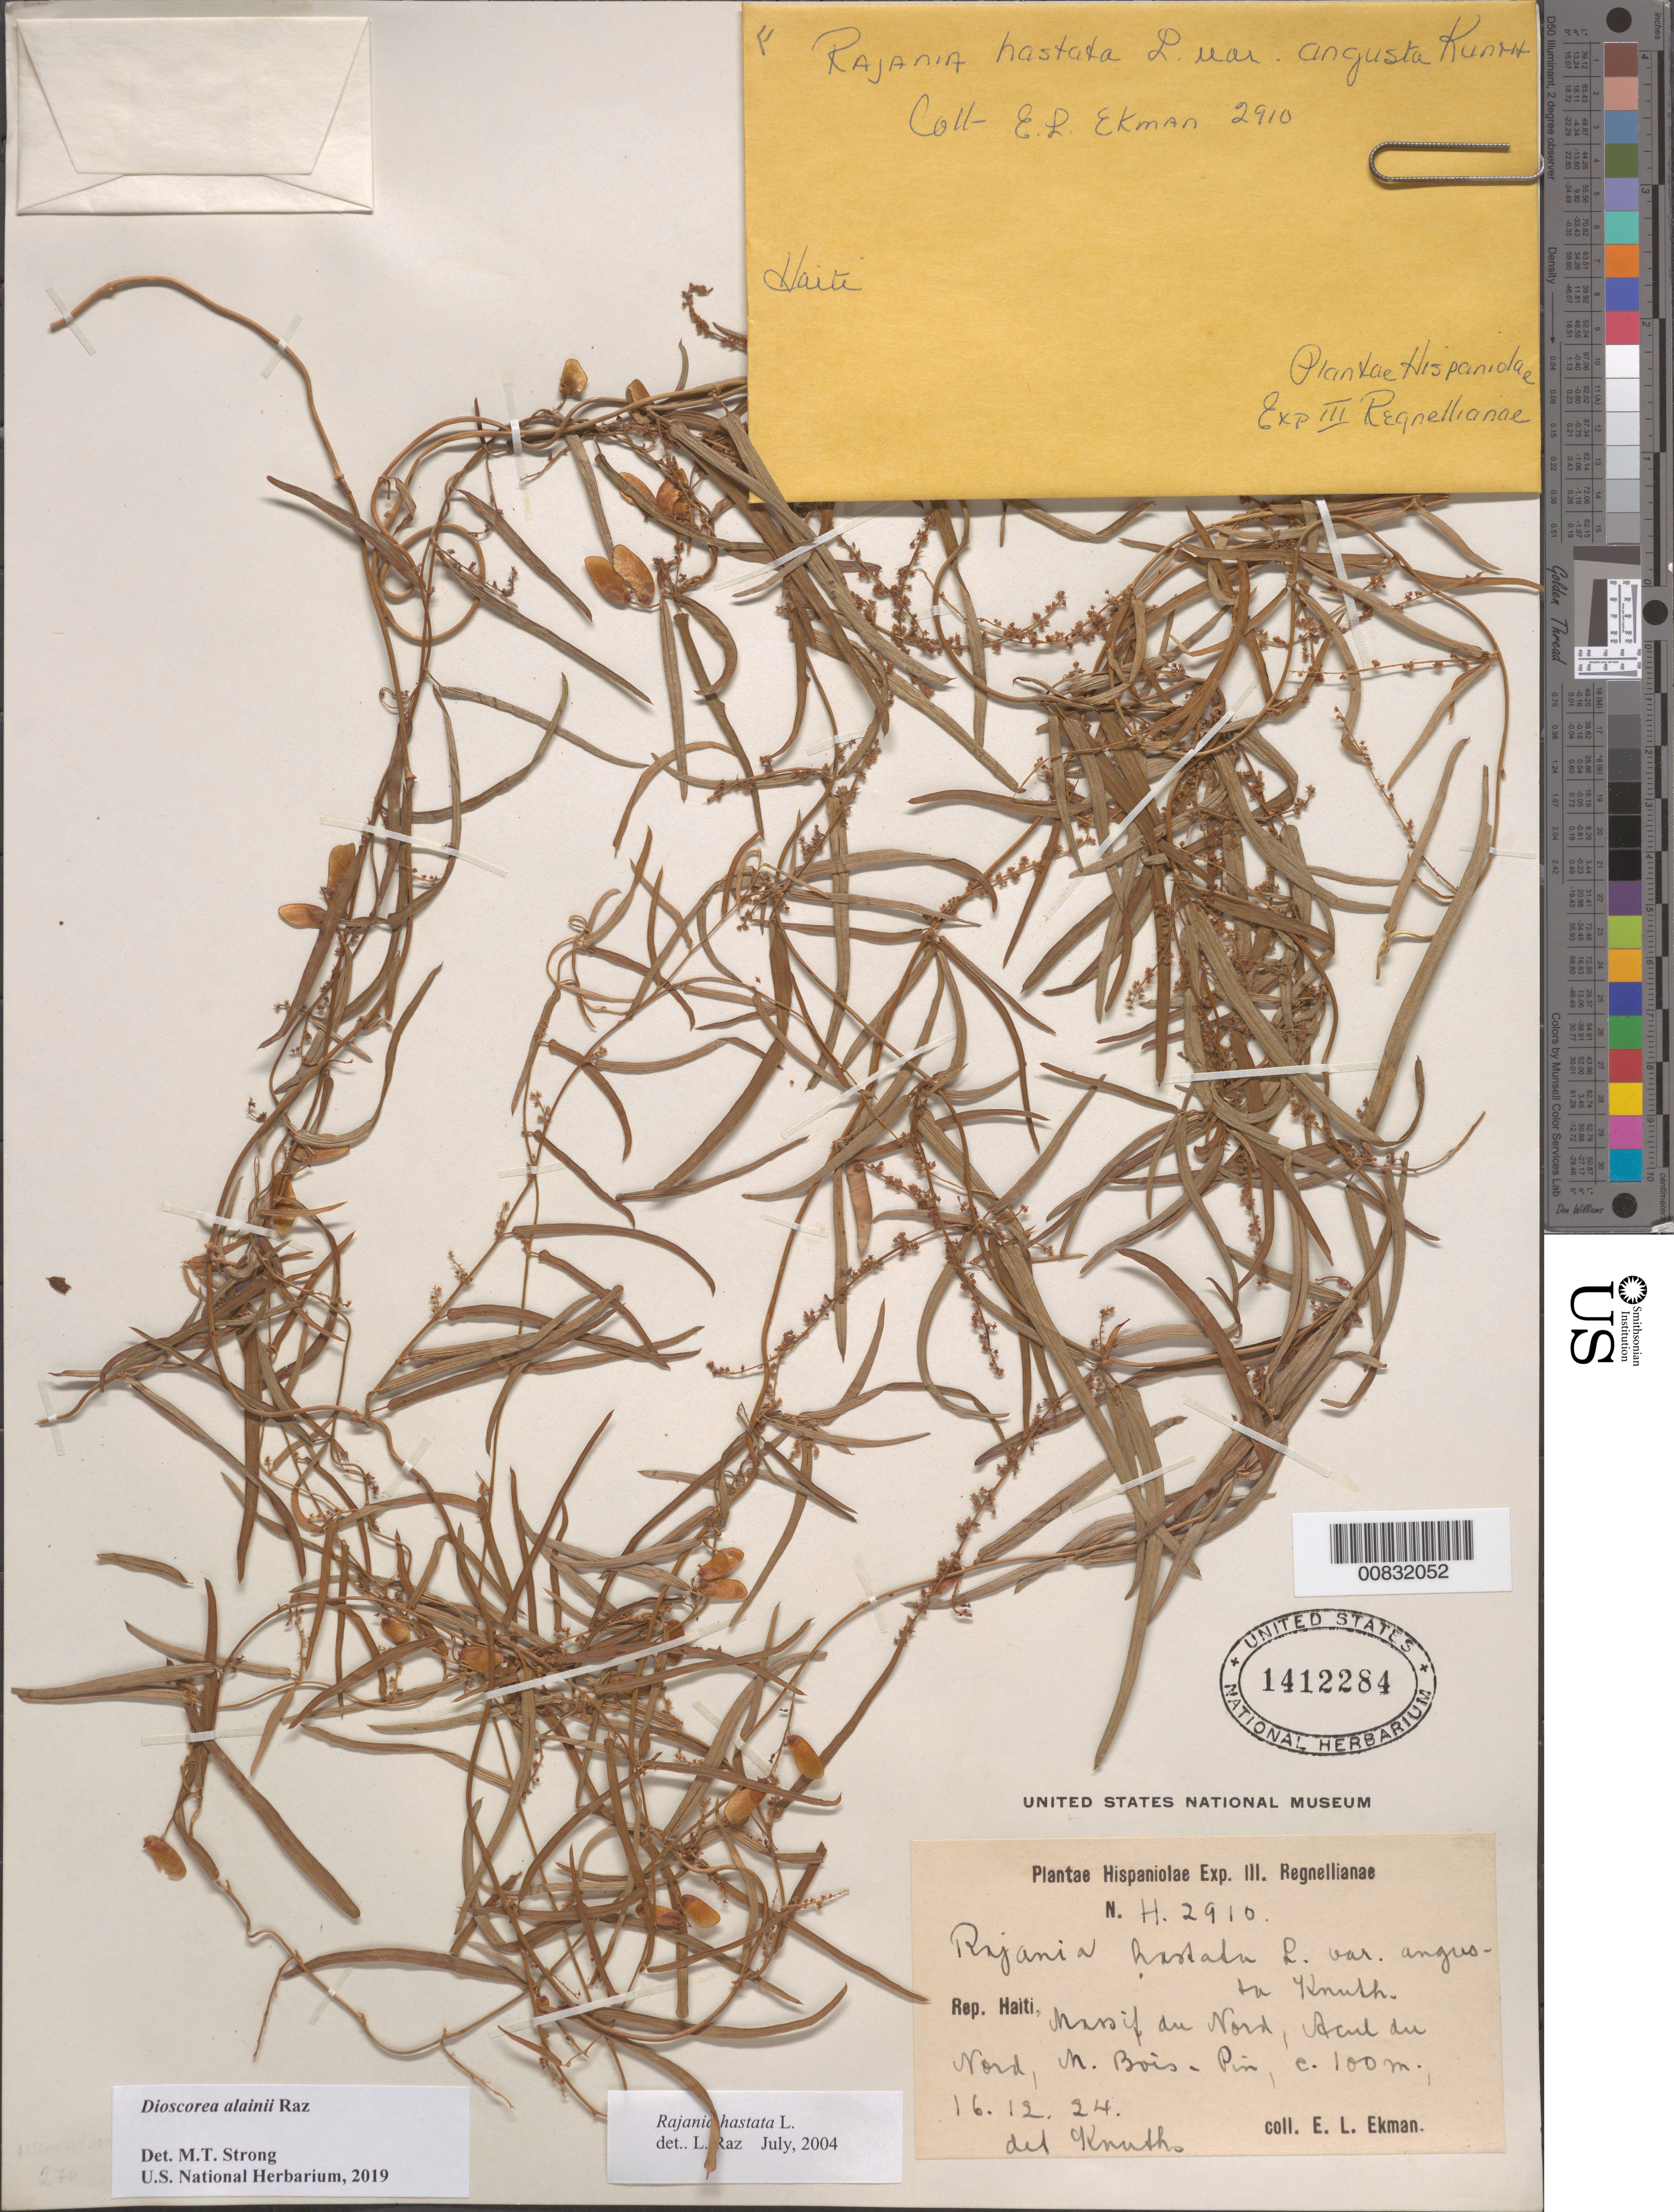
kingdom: Plantae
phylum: Tracheophyta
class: Liliopsida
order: Dioscoreales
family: Dioscoreaceae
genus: Dioscorea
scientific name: Dioscorea alainii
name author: Raz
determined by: Strong, M. T., (US), Smithsonian Institution - National Museum of Natural History (UNITED STATES)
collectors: E. L. Ekman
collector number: H 2910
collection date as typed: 16 Dec 1924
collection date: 1924-12-16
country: Haiti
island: Hispaniola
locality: Massif du Nord, Acul-du-Nord, M. Bois-Pin.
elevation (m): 100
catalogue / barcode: US 1412284